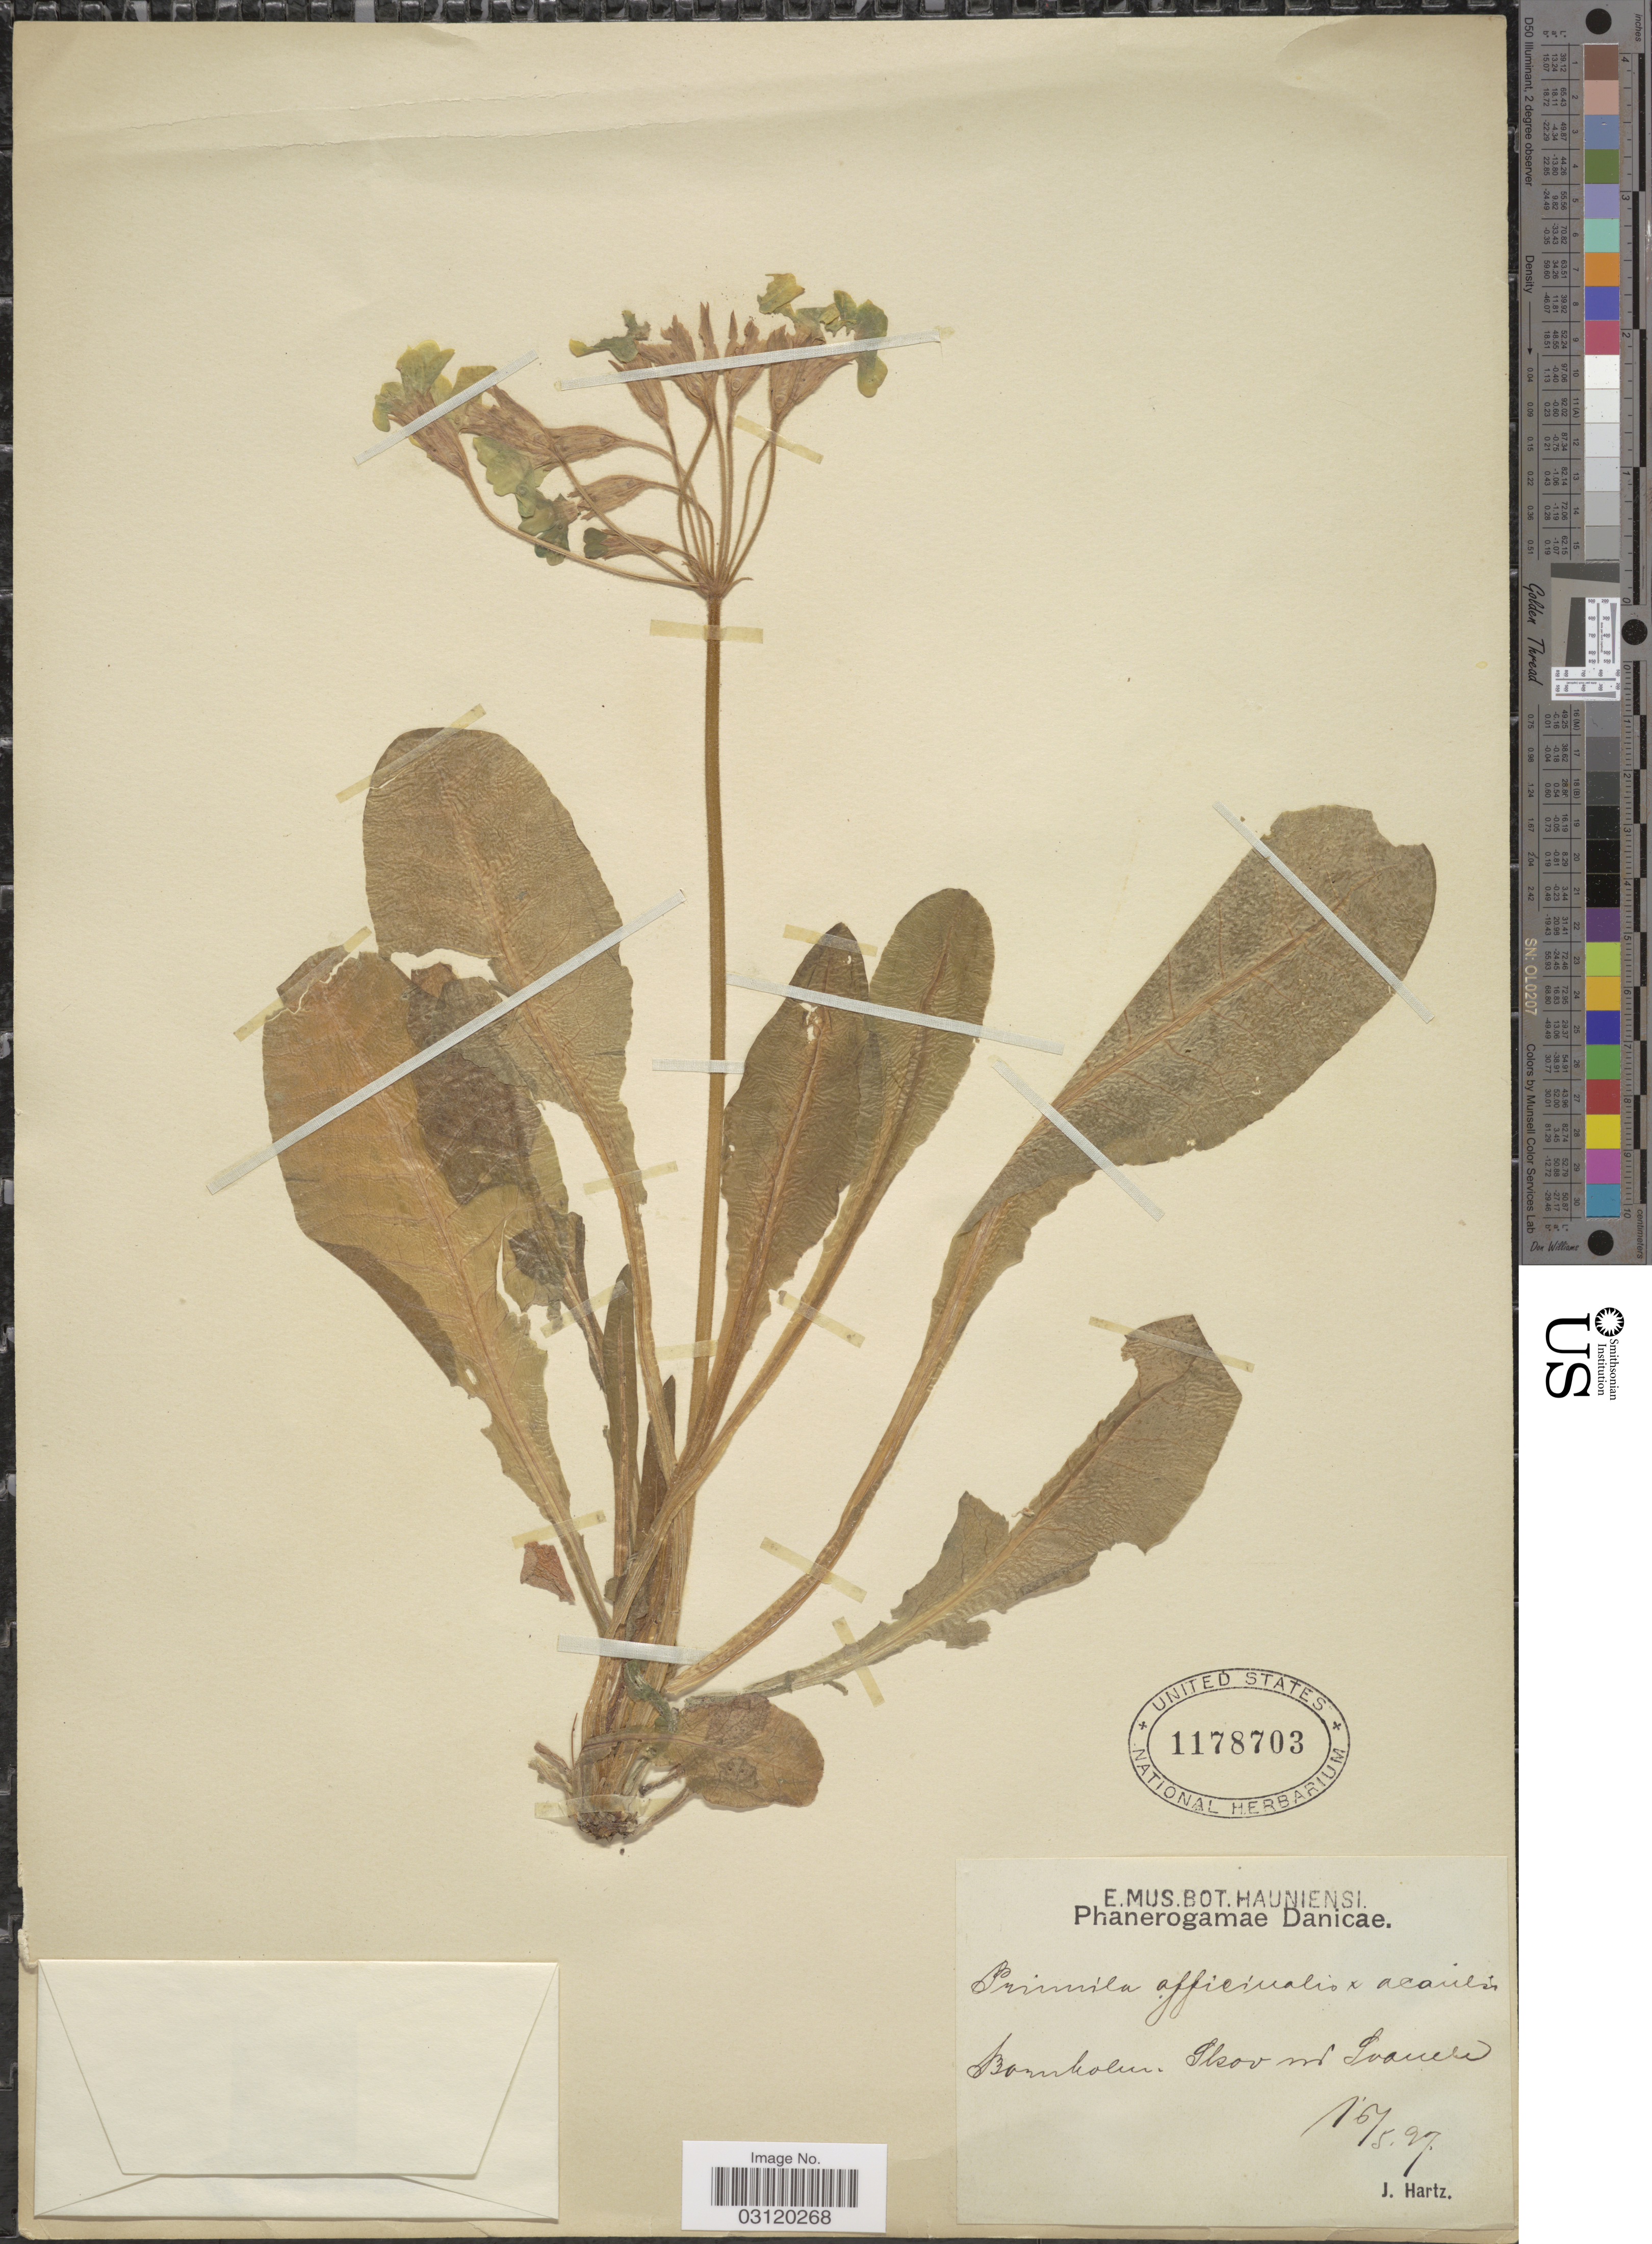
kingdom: Plantae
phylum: Tracheophyta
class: Magnoliopsida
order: Ericales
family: Primulaceae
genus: Primula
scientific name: Primula officinalis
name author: (L.) Hill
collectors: J. Hartz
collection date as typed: Transcribed d/m/y: 16/5/27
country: Denmark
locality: Phanerogamae Danicae, Bornholm,Skov nr Svaneke.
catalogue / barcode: US 1178703